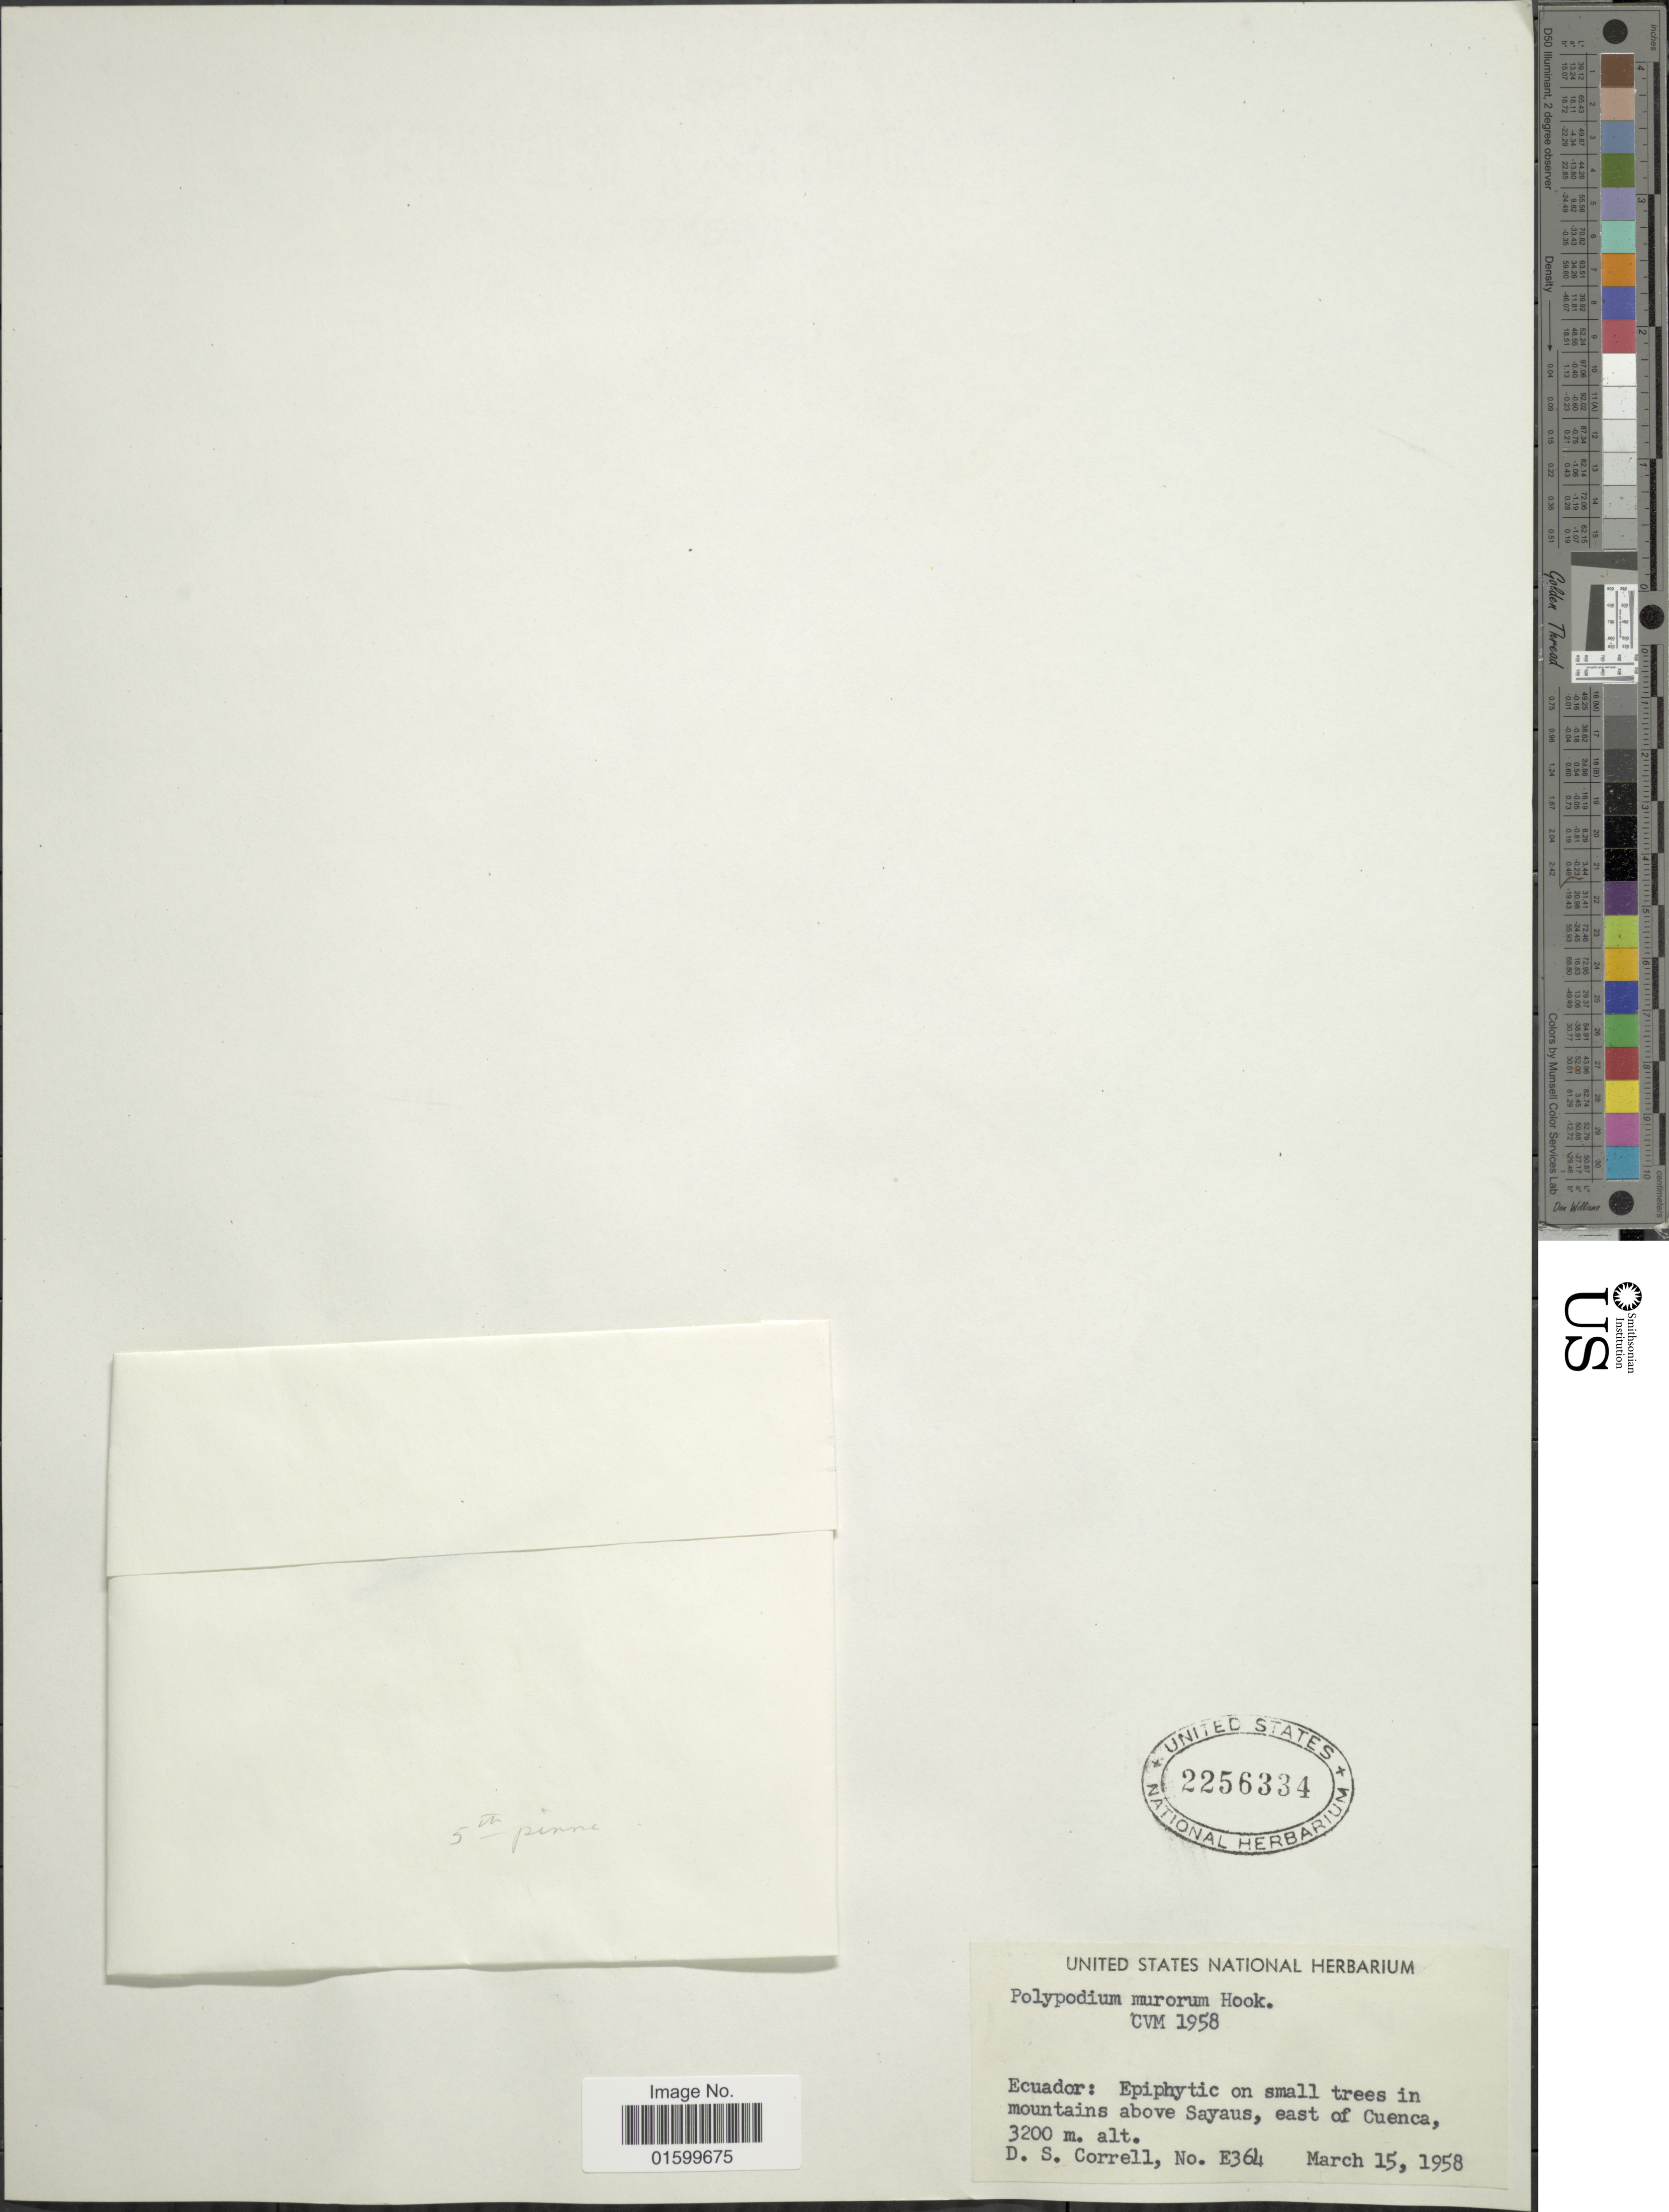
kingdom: Plantae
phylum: Tracheophyta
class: Polypodiopsida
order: Polypodiales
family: Polypodiaceae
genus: Pleopeltis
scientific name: Pleopeltis murorum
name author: (Hook.) A.R. Sm. & Tejero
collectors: D. S. Correll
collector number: E364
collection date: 1958-03-15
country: Ecuador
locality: Ecuador, mountains above Sayaus, east of Cuenca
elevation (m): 3200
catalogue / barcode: US 2256334